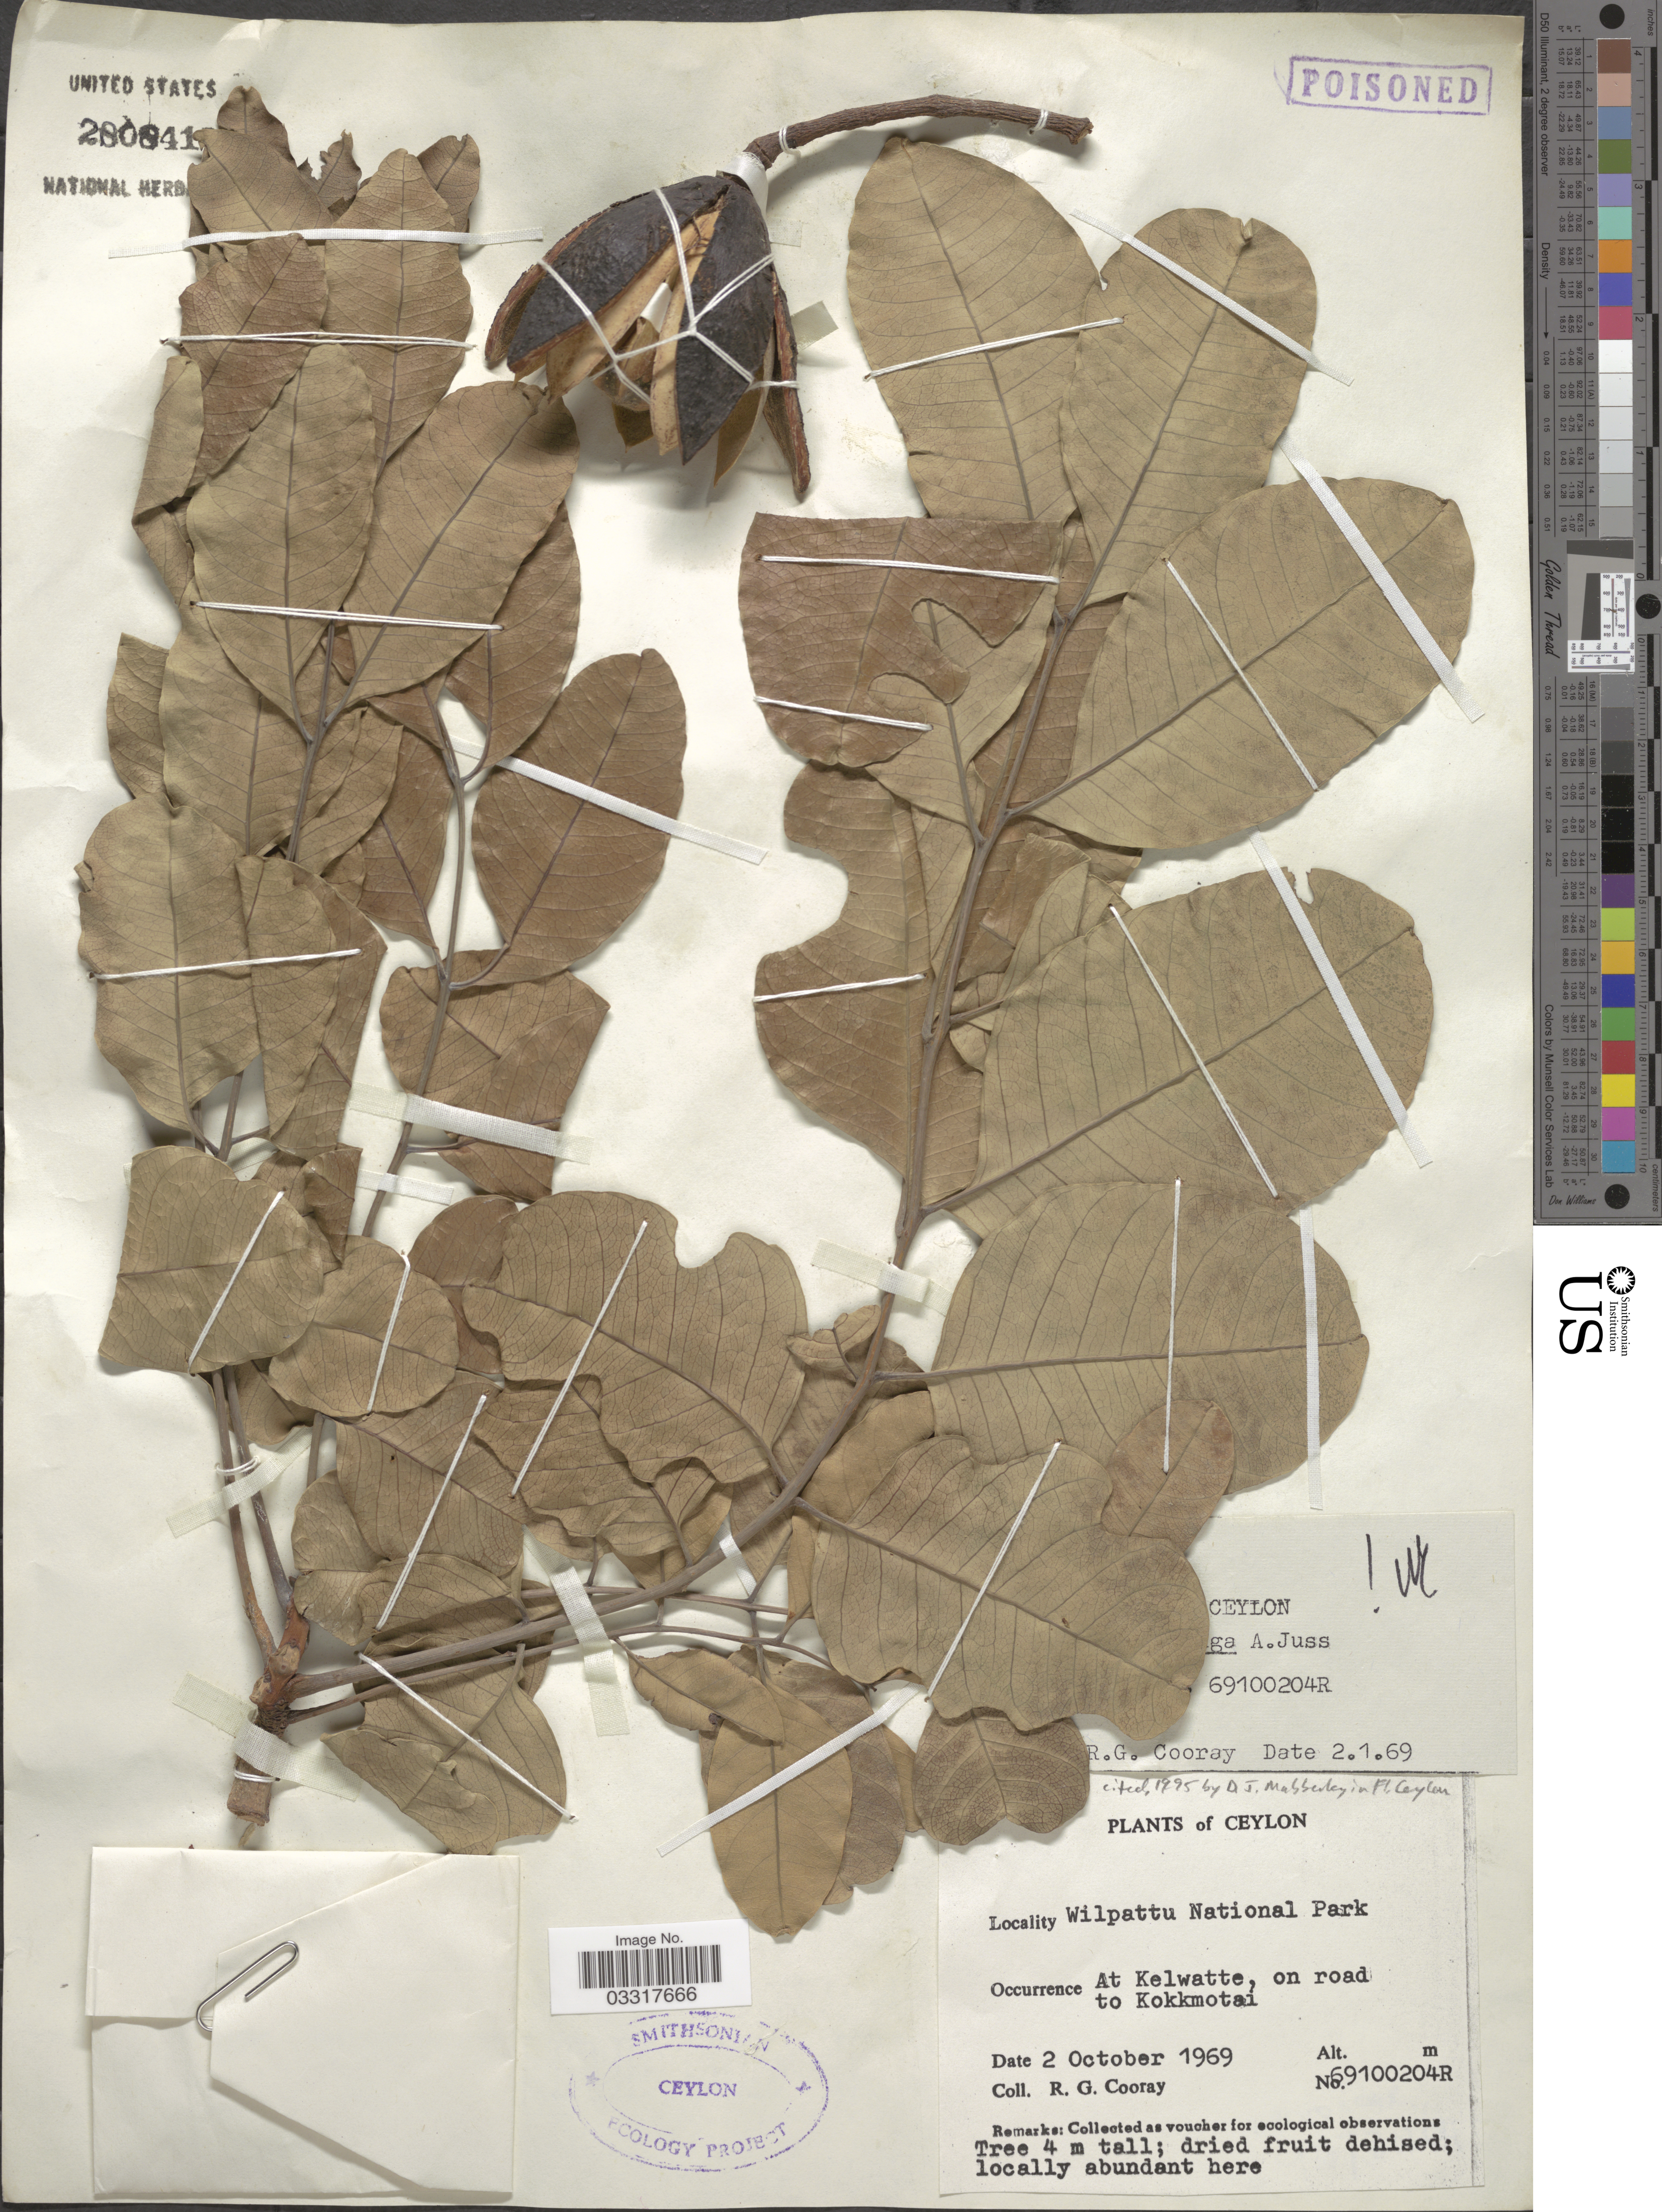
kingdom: Plantae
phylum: Tracheophyta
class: Magnoliopsida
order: Sapindales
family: Meliaceae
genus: Soymida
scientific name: Soymida febrifuga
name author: (Roxb.) A. Juss.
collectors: R. Cooray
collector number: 69100204R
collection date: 1969-10-02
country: Sri Lanka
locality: Ceylon, Wilpattu National Park, At Kelwatte, on road to Kokkmotai.